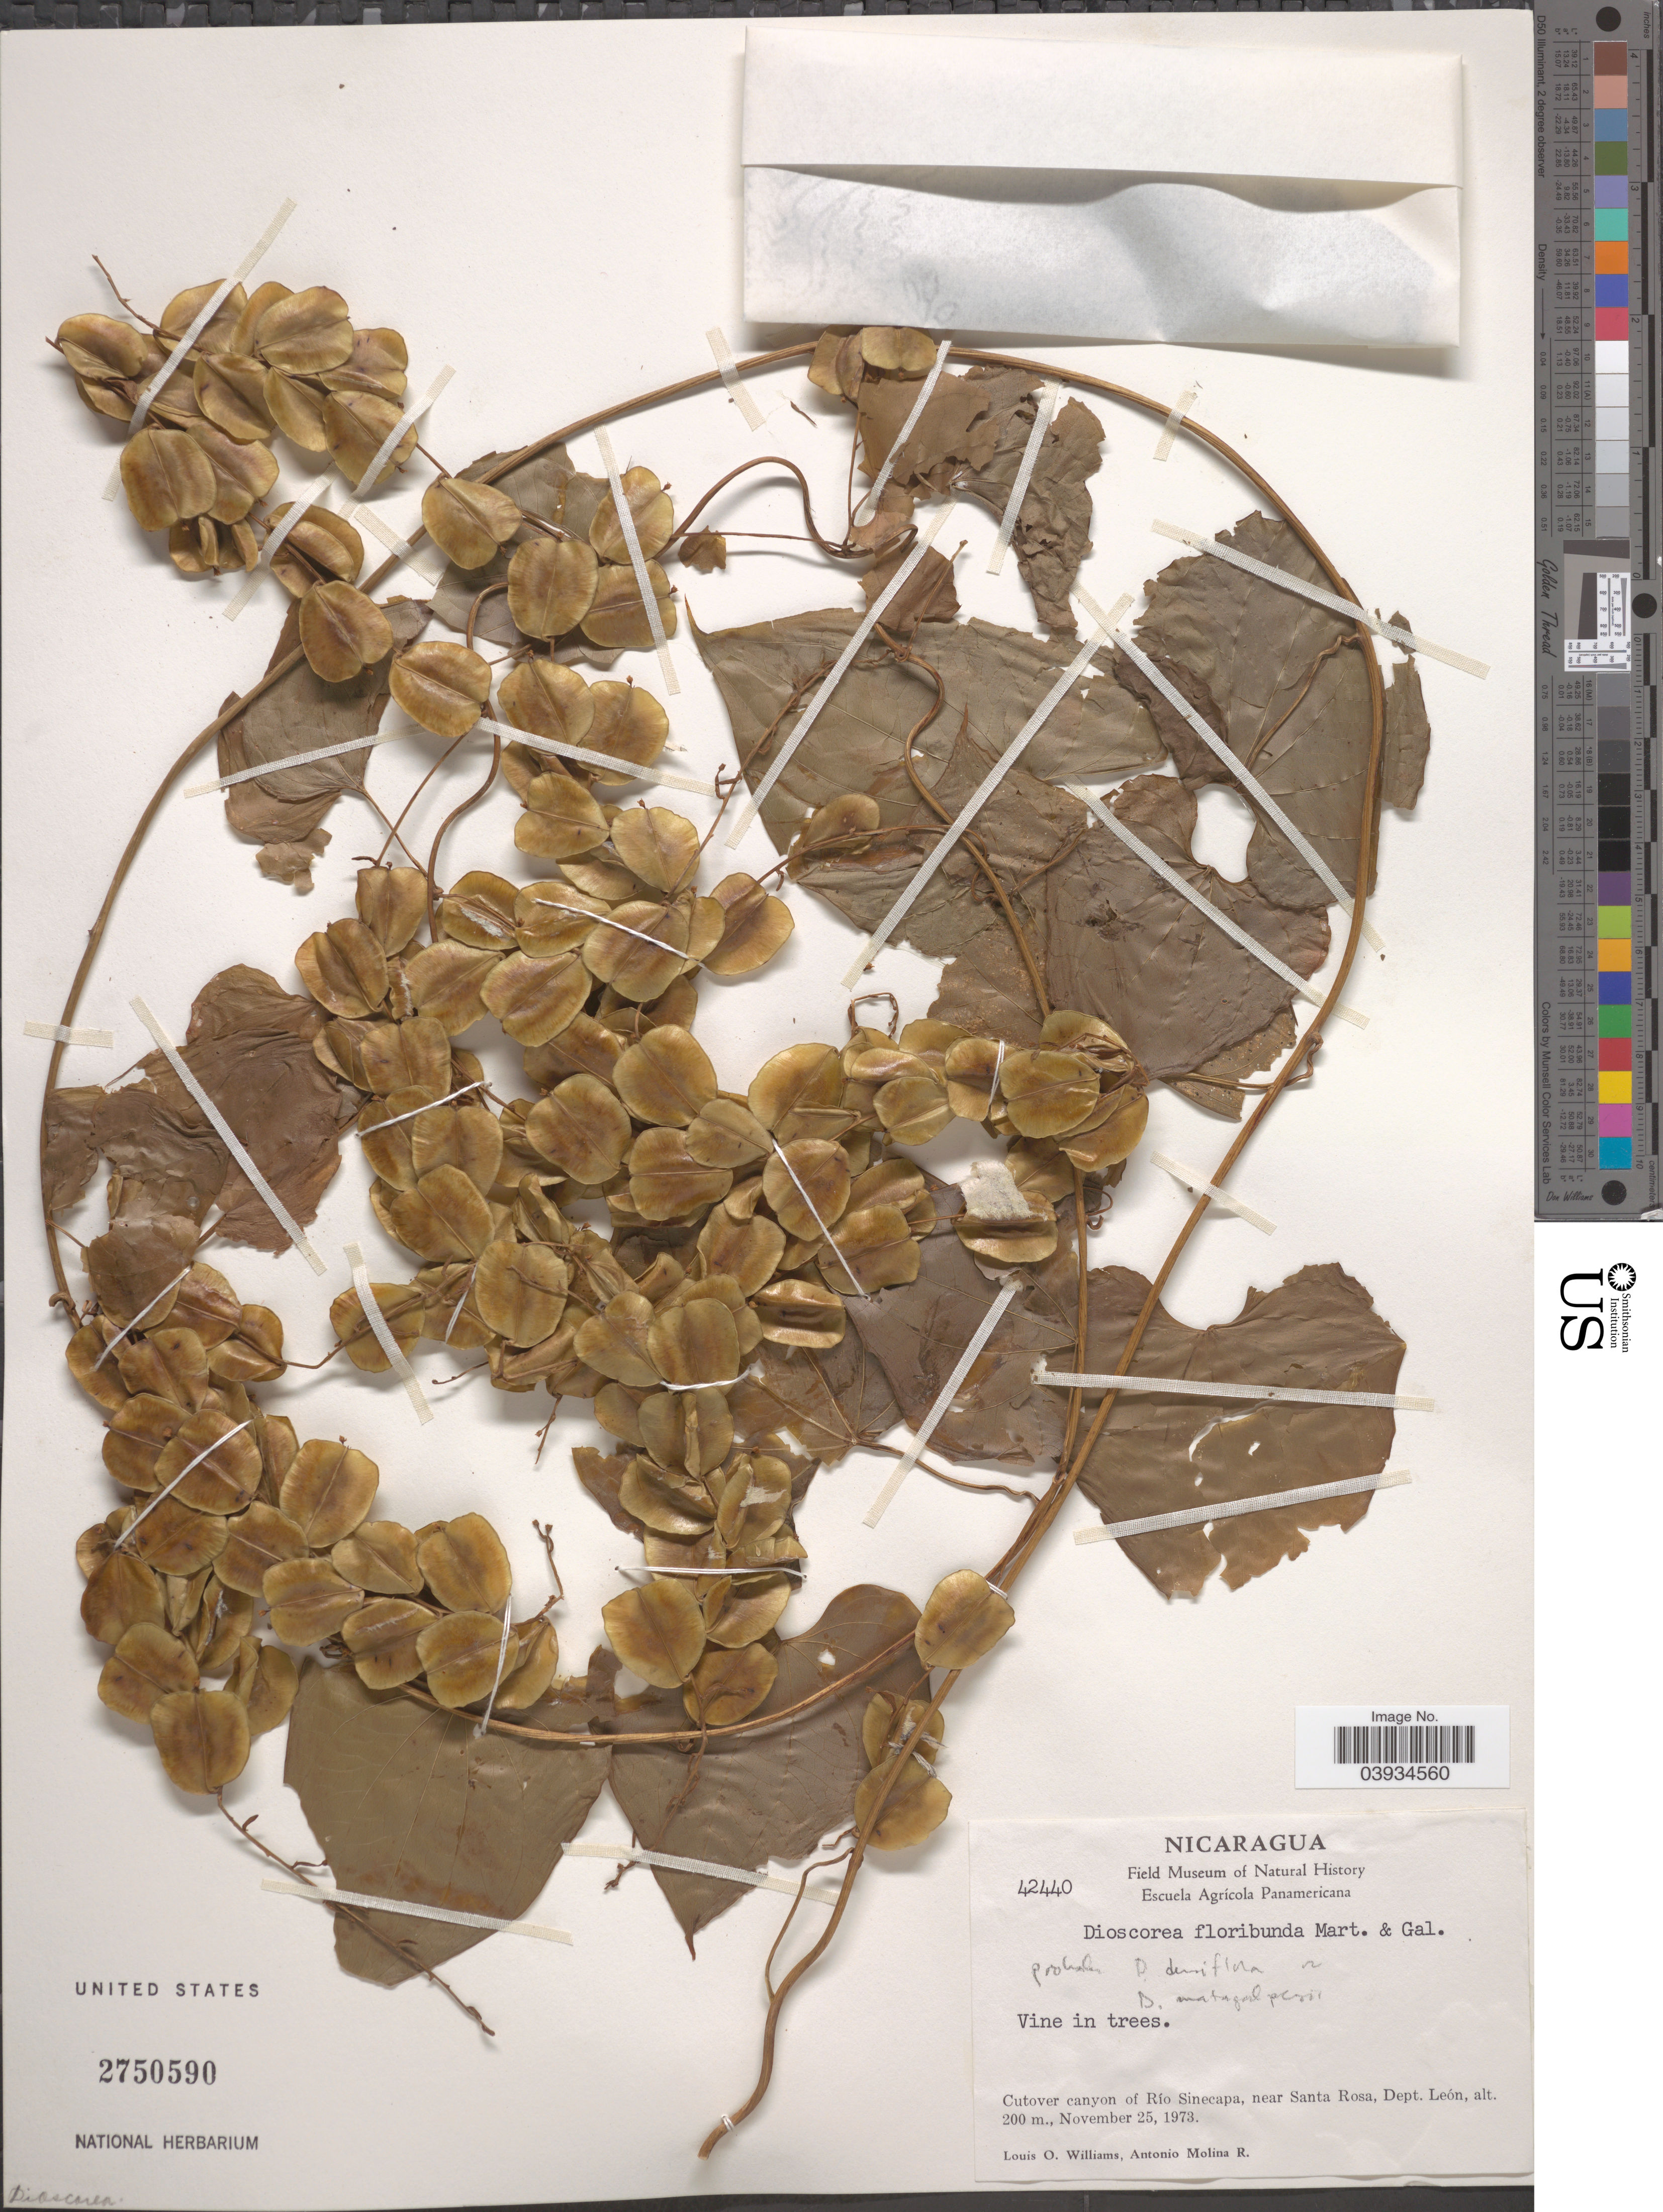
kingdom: Plantae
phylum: Tracheophyta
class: Liliopsida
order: Dioscoreales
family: Dioscoreaceae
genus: Dioscorea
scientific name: Dioscorea floribunda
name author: M. Martens & Galeotti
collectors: L. O. Williams & A. Molina R.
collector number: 42440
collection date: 1973-11-25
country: Nicaragua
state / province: Leon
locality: Cutover canyon of Río Sinecapa, near Santa Rosa, Dept. León.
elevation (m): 200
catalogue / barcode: US 2750590